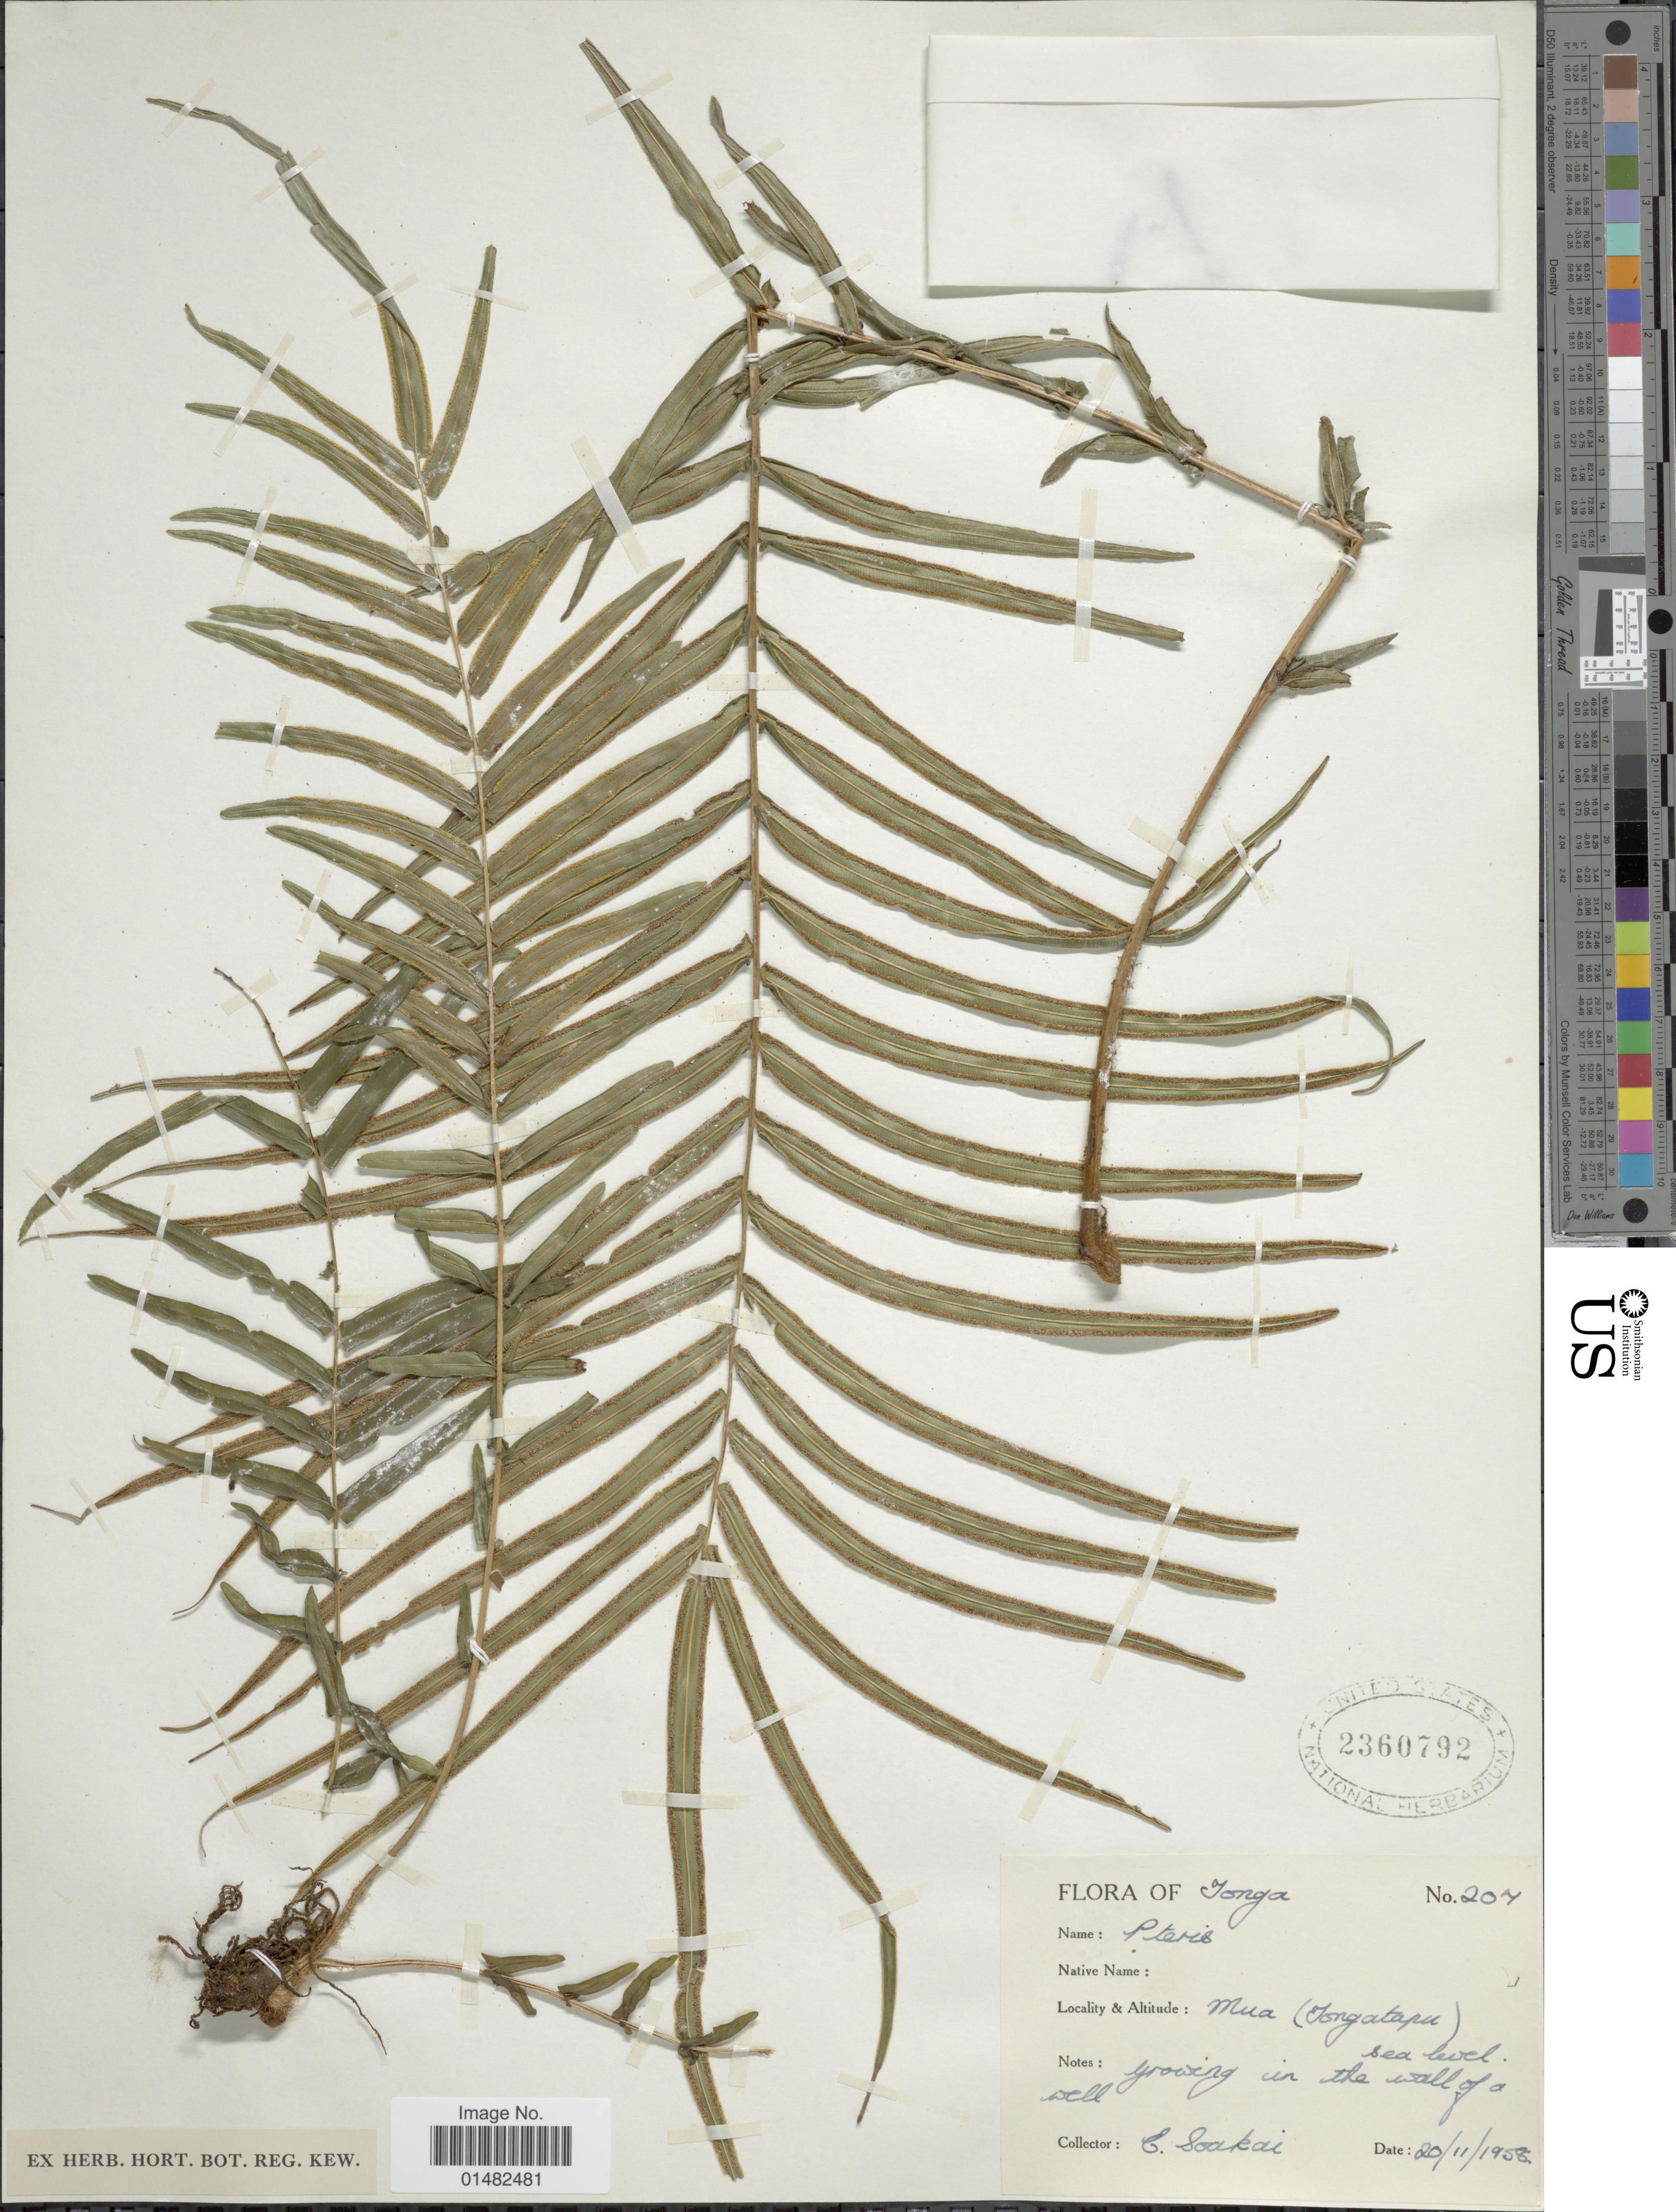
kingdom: Plantae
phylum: Tracheophyta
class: Polypodiopsida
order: Polypodiales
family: Pteridaceae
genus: Pteris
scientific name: Pteris vittata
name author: L.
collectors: C. Soakai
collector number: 204*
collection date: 1953-11-20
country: Tonga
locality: Mua (Tongatapu)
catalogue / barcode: US 2360792